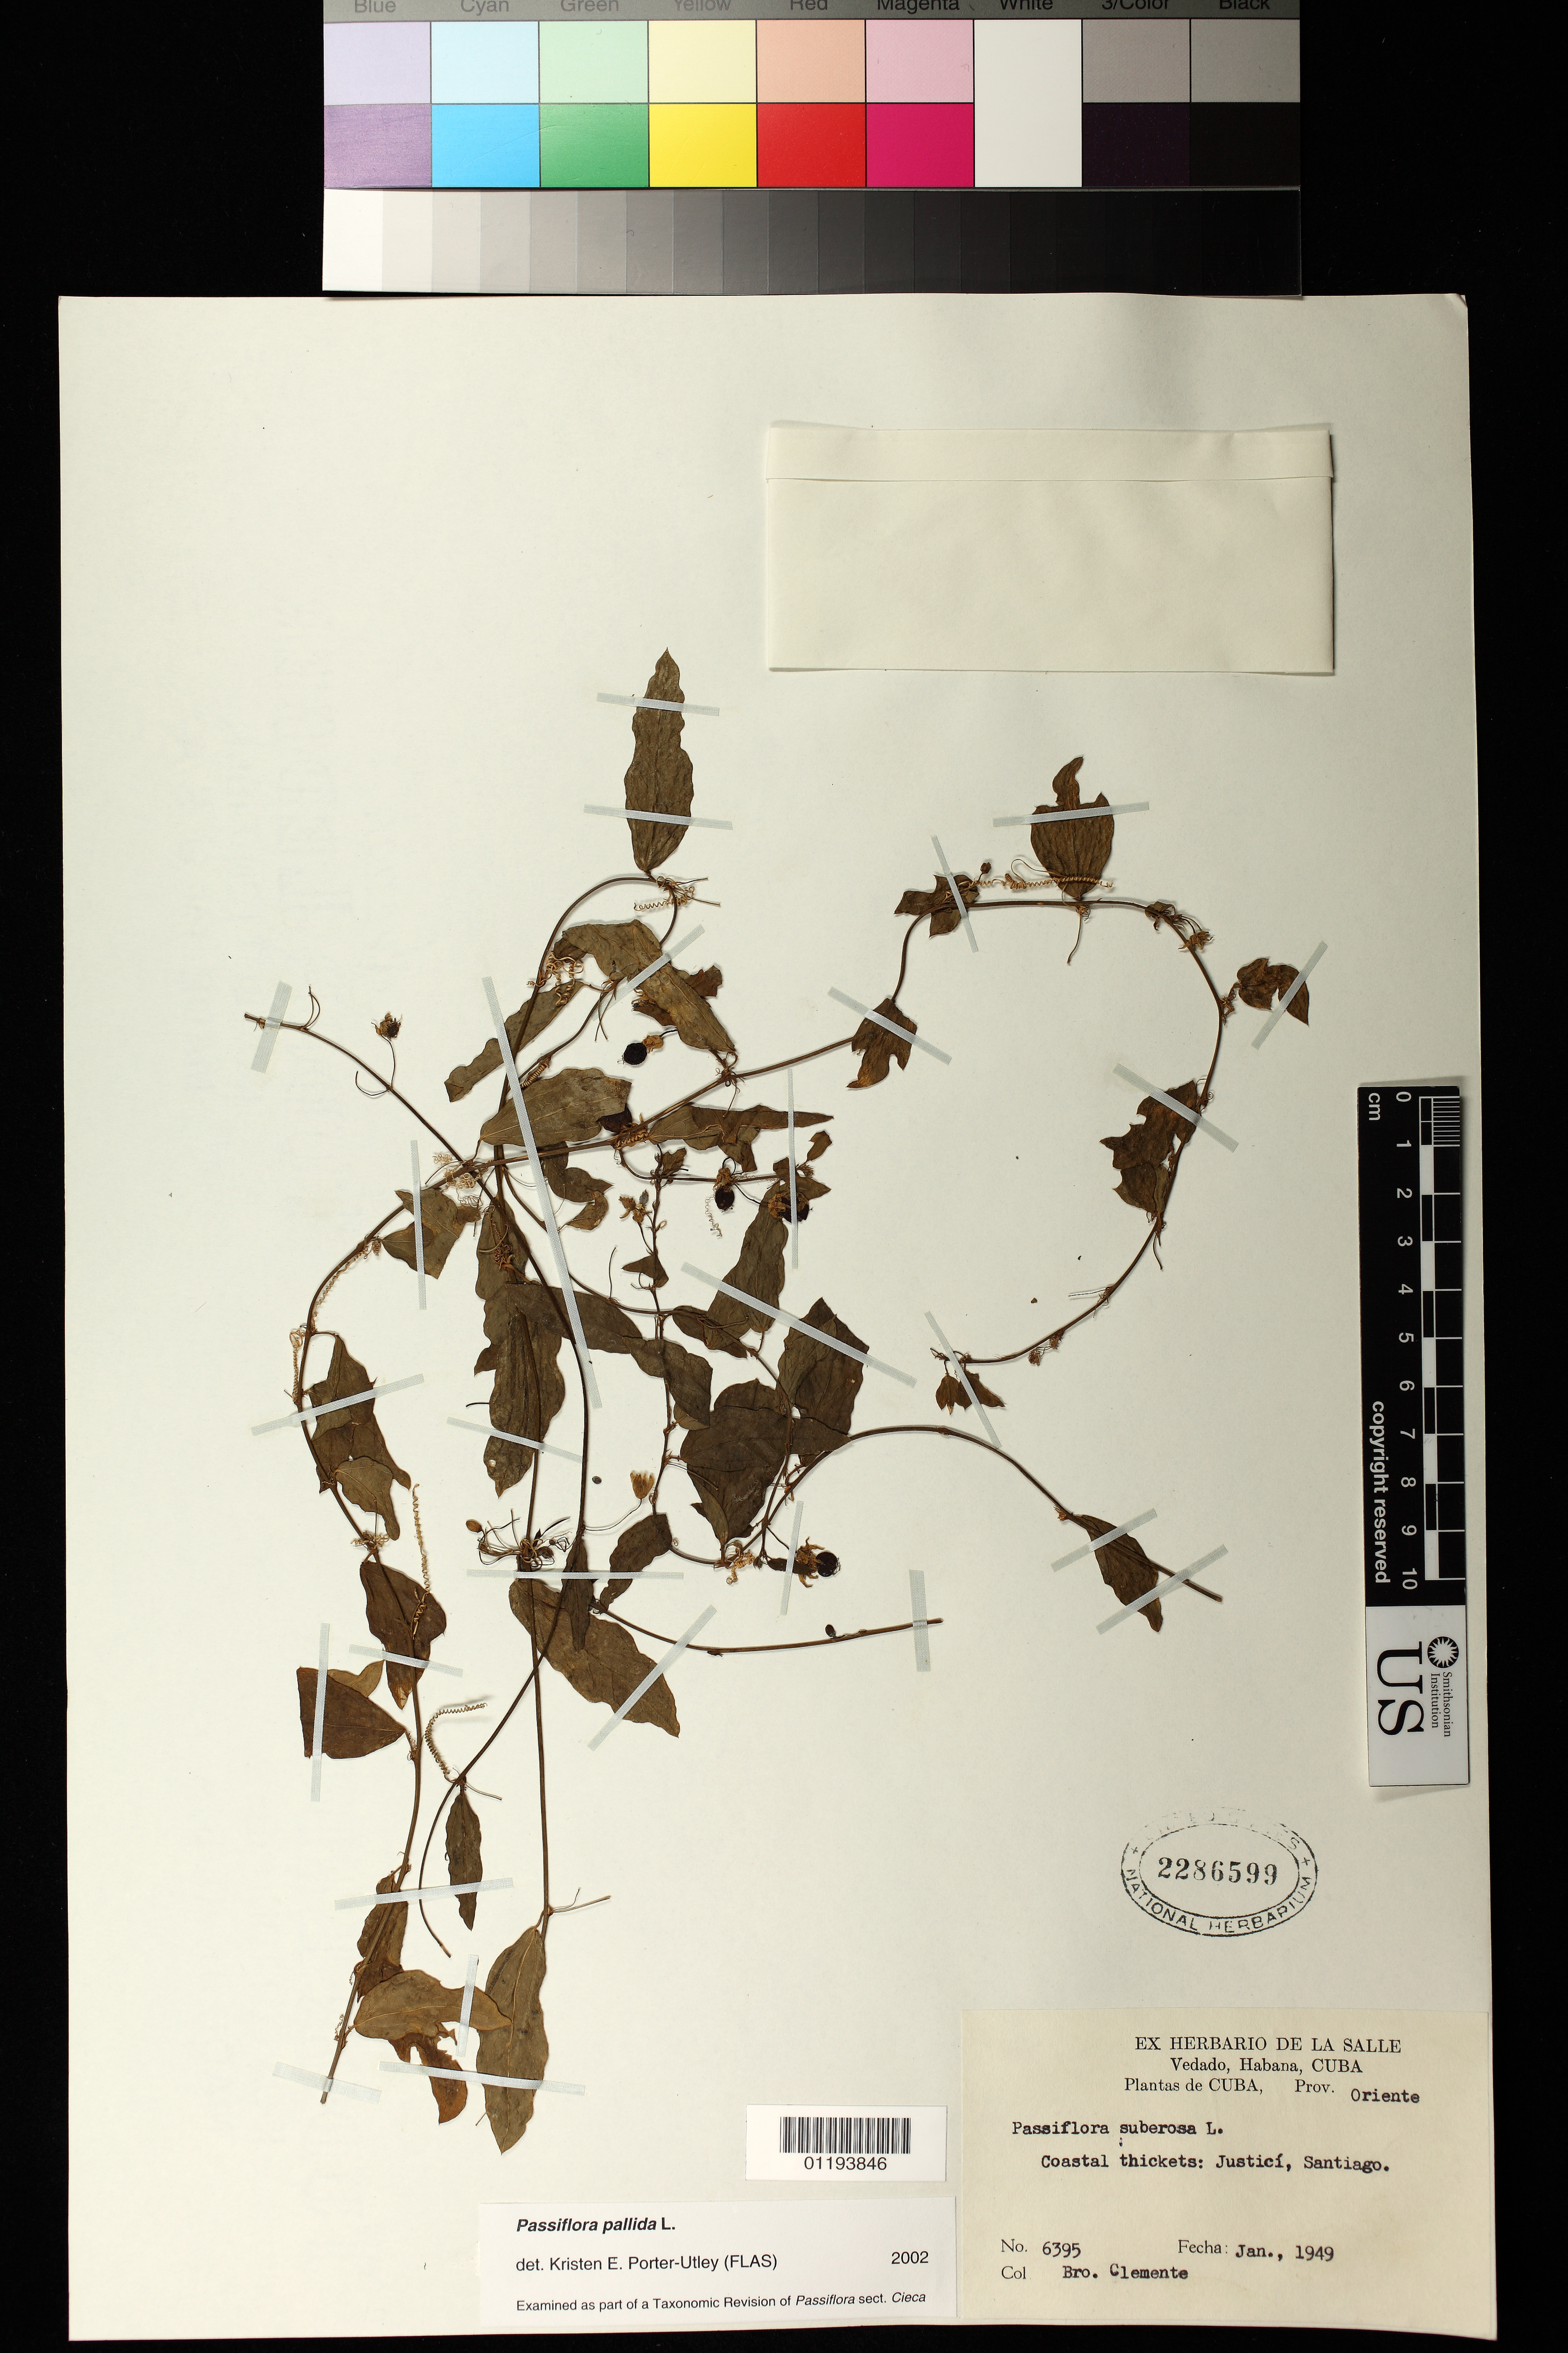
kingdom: Plantae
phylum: Tracheophyta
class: Magnoliopsida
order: Malpighiales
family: Passifloraceae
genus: Passiflora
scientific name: Passiflora pallida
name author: L.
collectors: Bro. Clemente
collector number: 6395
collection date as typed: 1949-01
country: Cuba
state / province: Santiago de Cuba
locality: Coastal thickets: Justici, Santiago.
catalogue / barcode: US 2286599